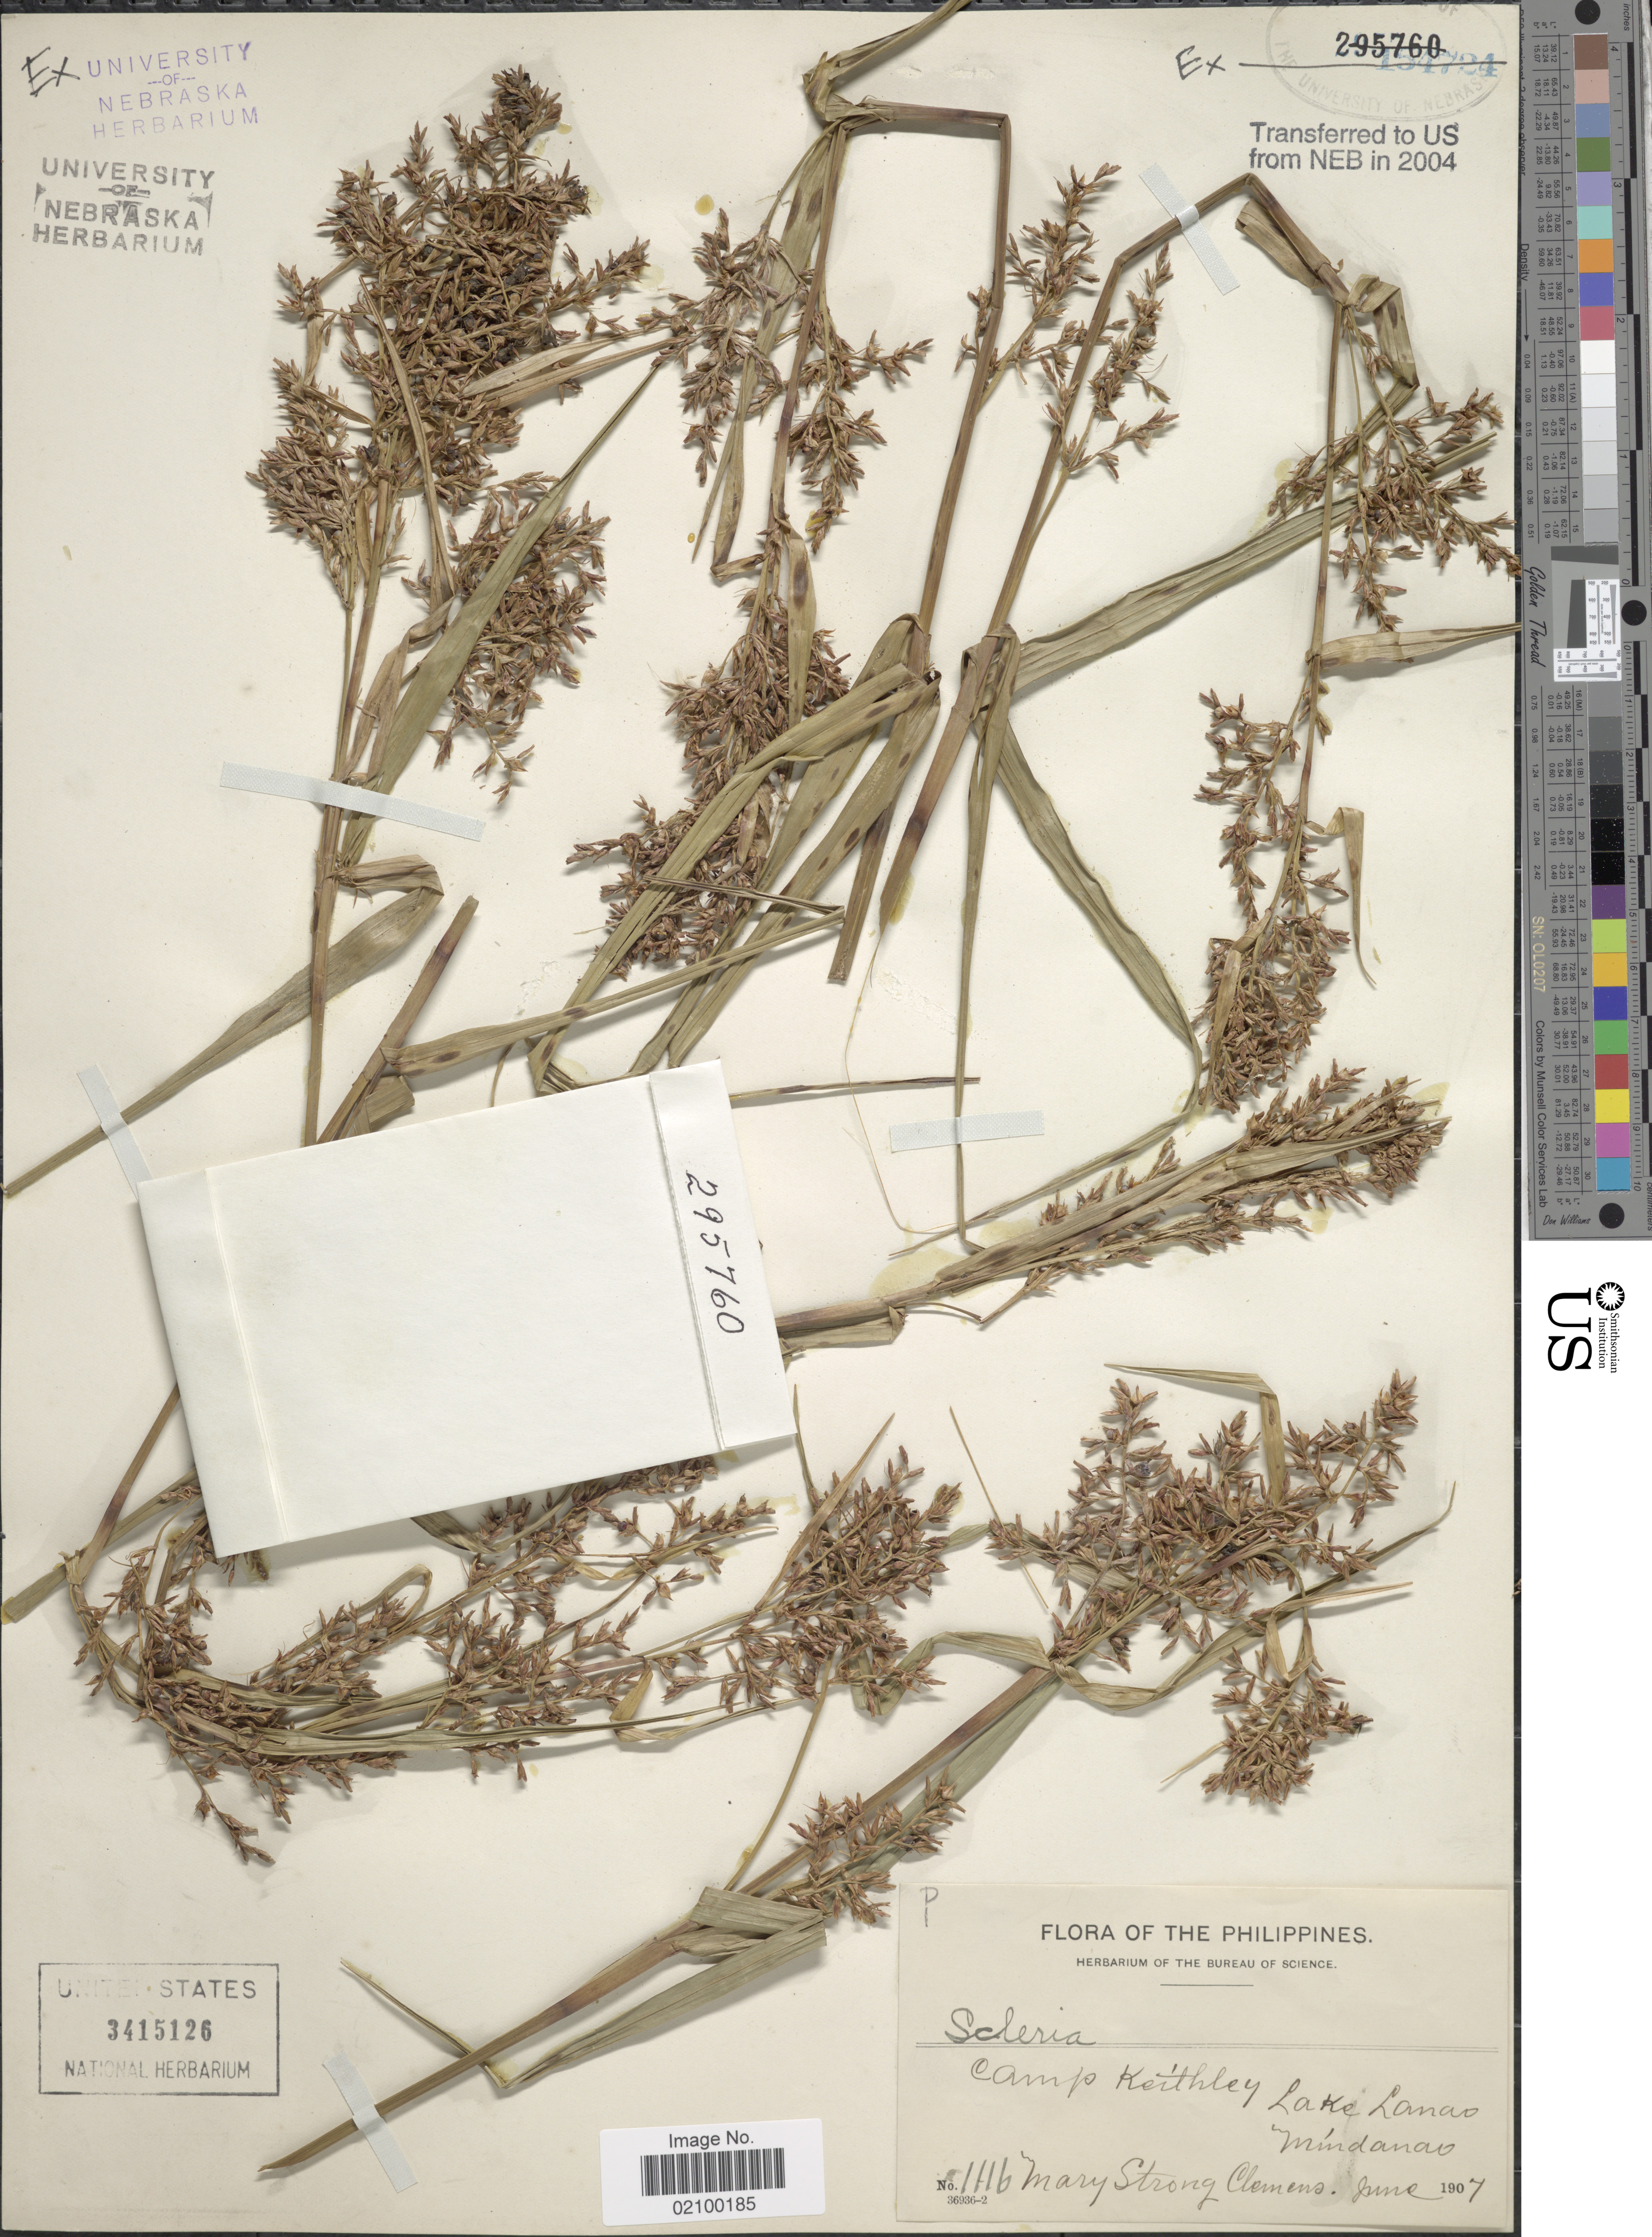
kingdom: Plantae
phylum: Tracheophyta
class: Liliopsida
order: Poales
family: Cyperaceae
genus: Scleria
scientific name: Scleria sp.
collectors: M. S. Clemens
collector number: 1116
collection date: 1907-06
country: Philippines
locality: Camp Keithley Lake Lanao. Mindanao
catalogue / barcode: US 3415126